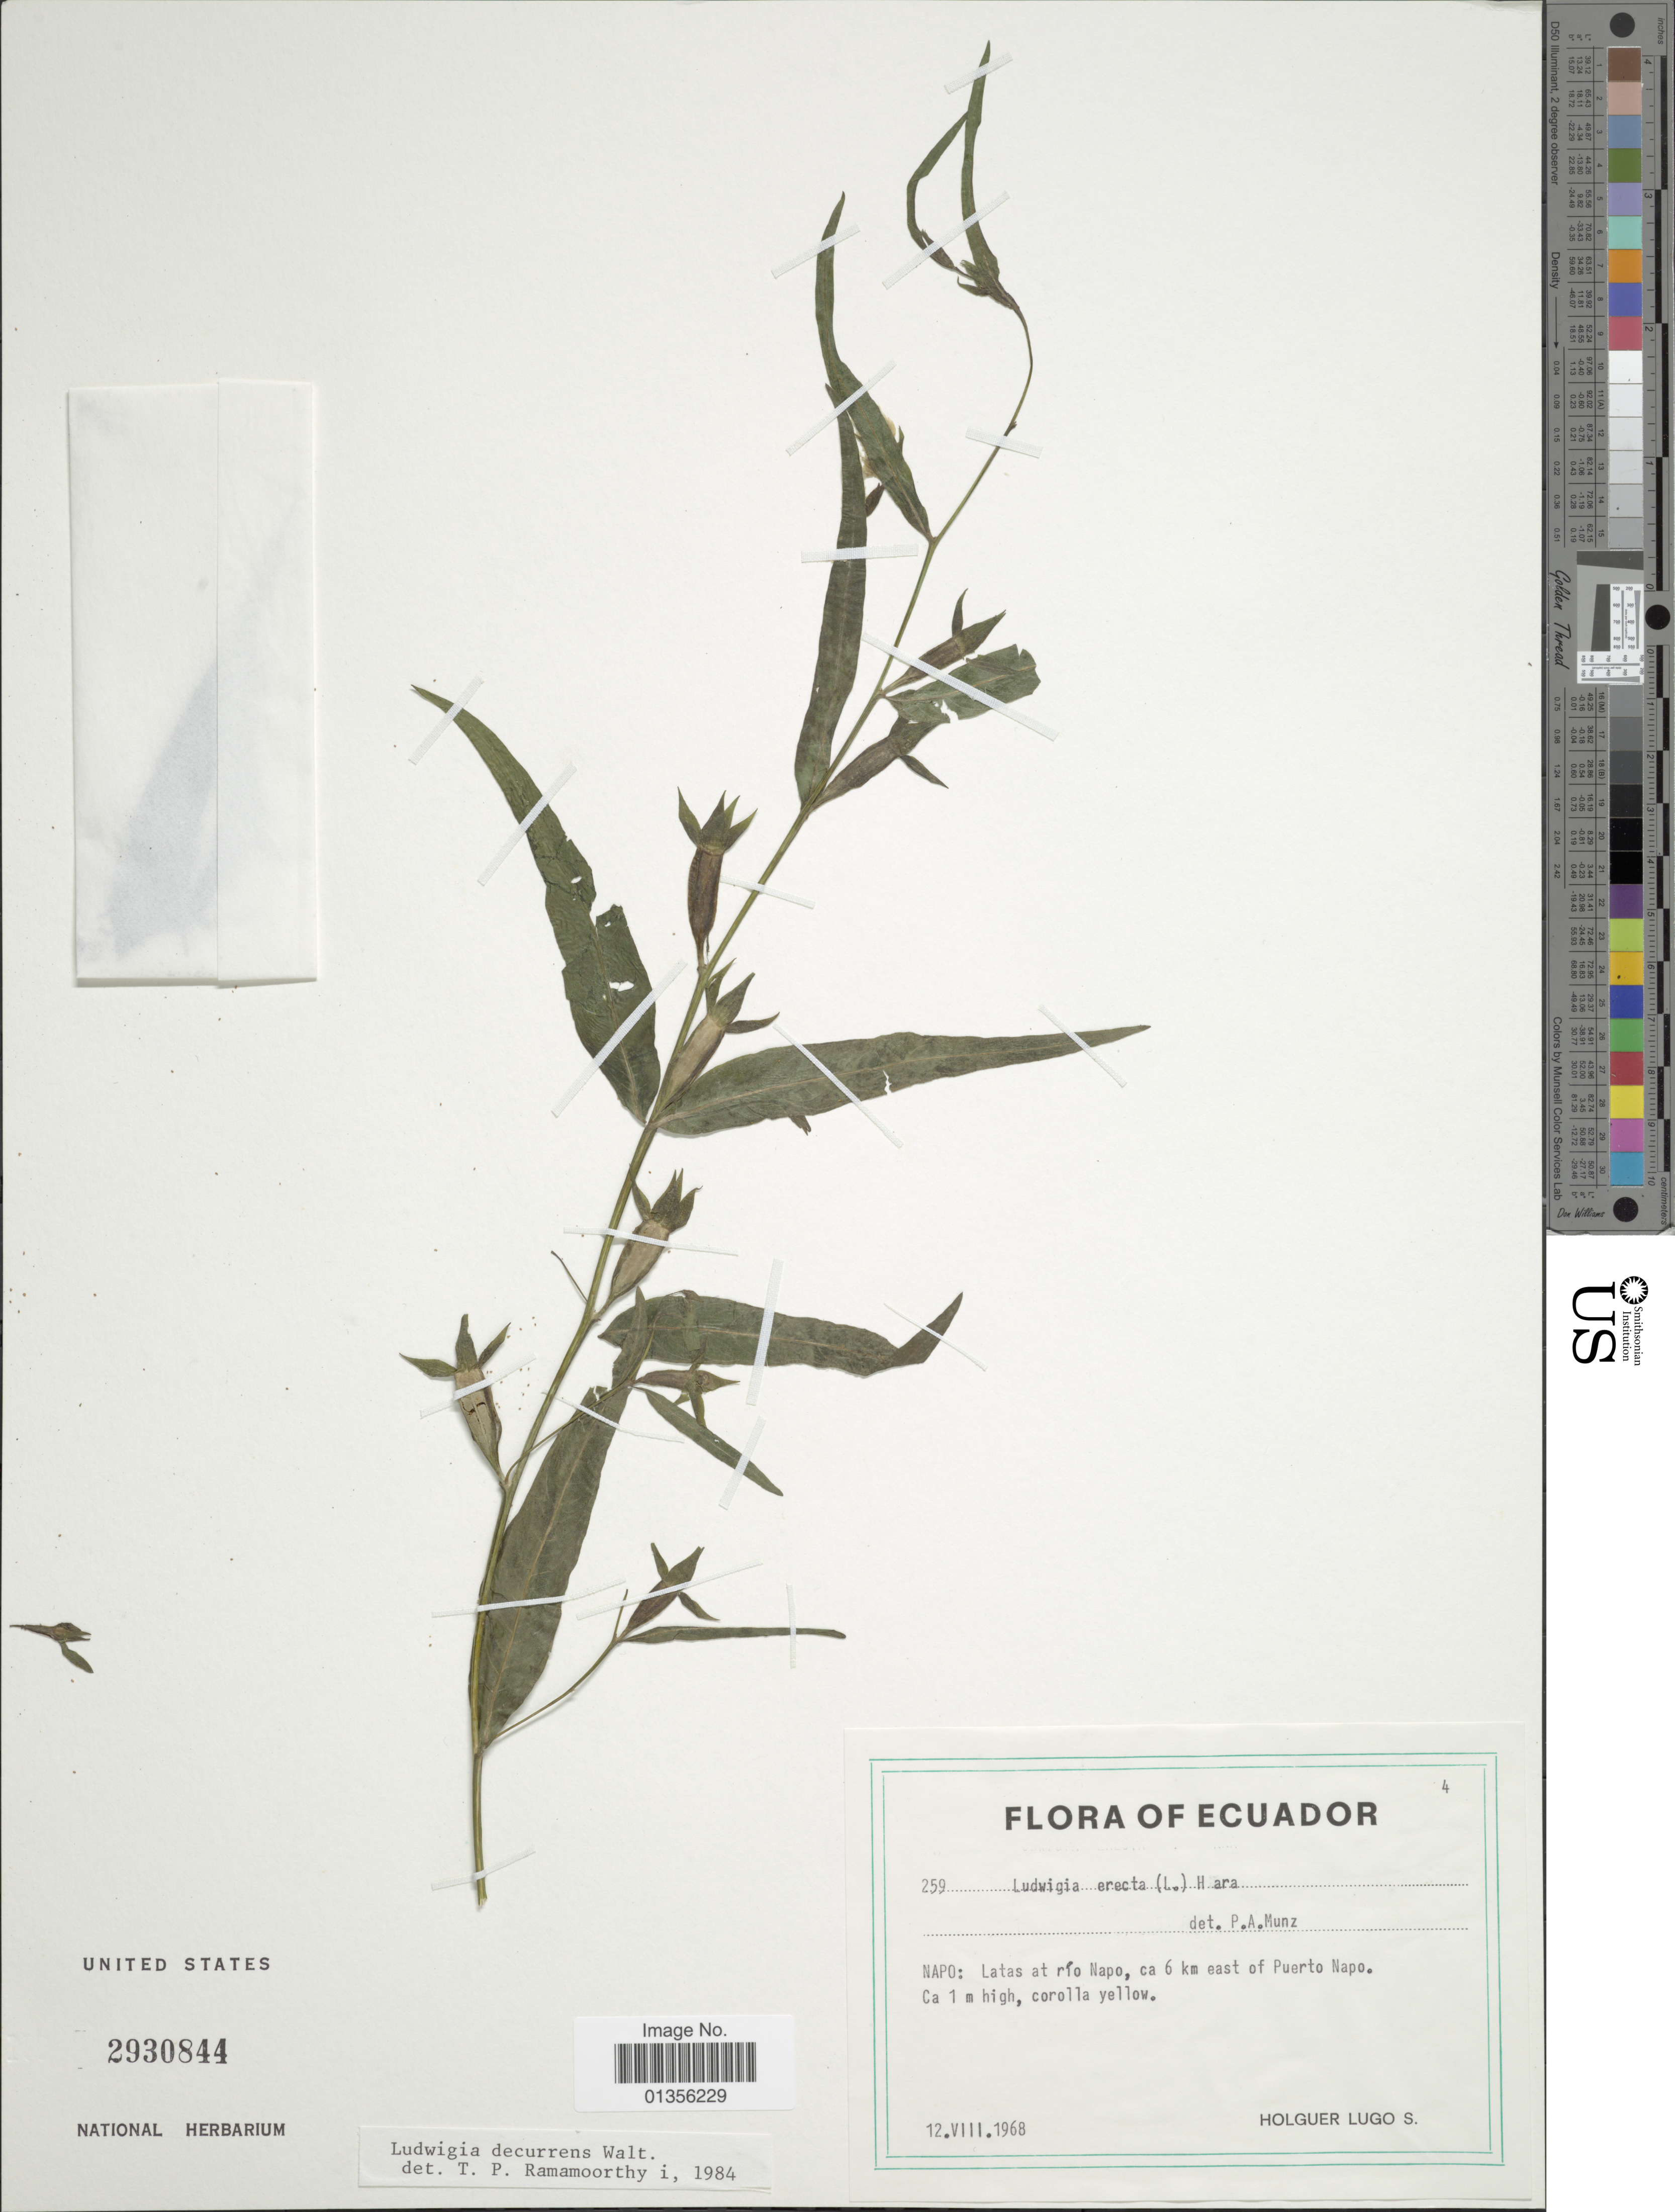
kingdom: Plantae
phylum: Tracheophyta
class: Magnoliopsida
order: Myrtales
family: Onagraceae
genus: Ludwigia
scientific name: Ludwigia decurrens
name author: Walter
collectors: H. Lugo S.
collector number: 259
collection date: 1968-08-12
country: Ecuador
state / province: Napo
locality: Latas at río Napo, ca 6 km eqast of Puerto Napo.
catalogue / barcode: US 2930844